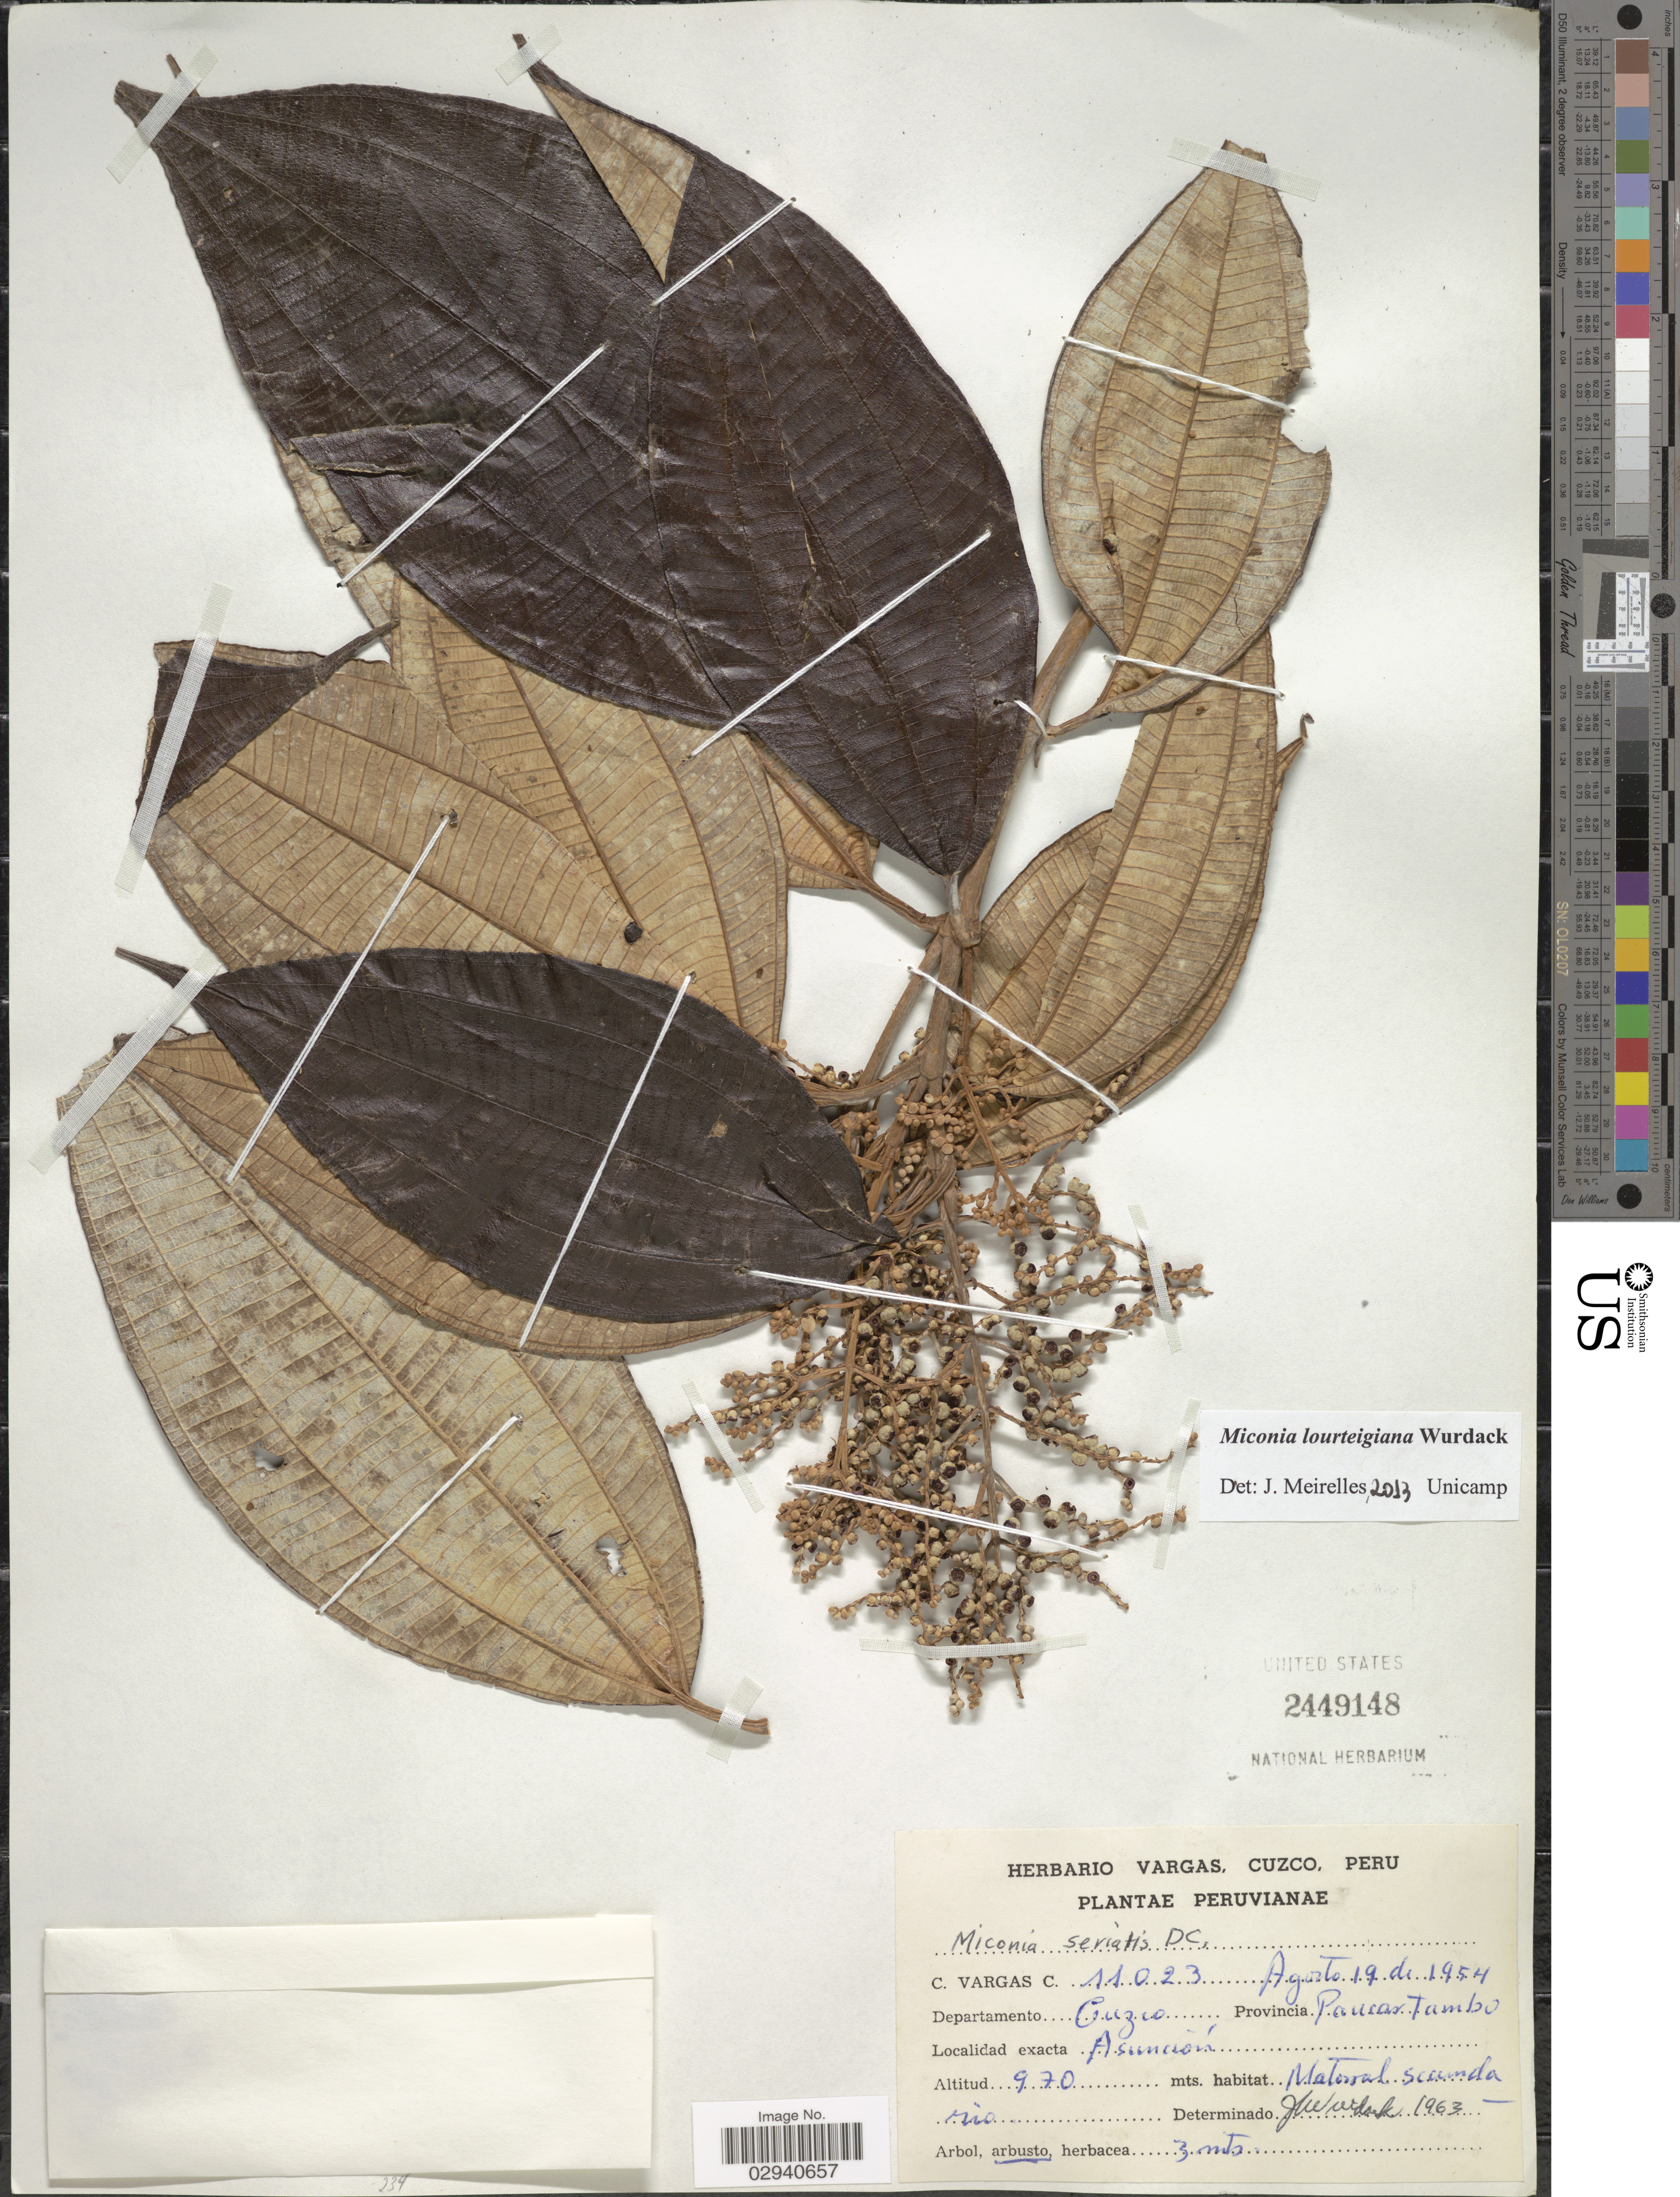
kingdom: Plantae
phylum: Tracheophyta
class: Magnoliopsida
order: Myrtales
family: Melastomataceae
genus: Miconia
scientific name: Miconia lourteigiana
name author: Wurdack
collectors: C. Vargas Calderón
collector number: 11023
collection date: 1954-08-19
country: Peru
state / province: Cusco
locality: Departamento Cuzco. Provincia Paucartambo. Asunción.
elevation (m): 970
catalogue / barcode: US 2449148